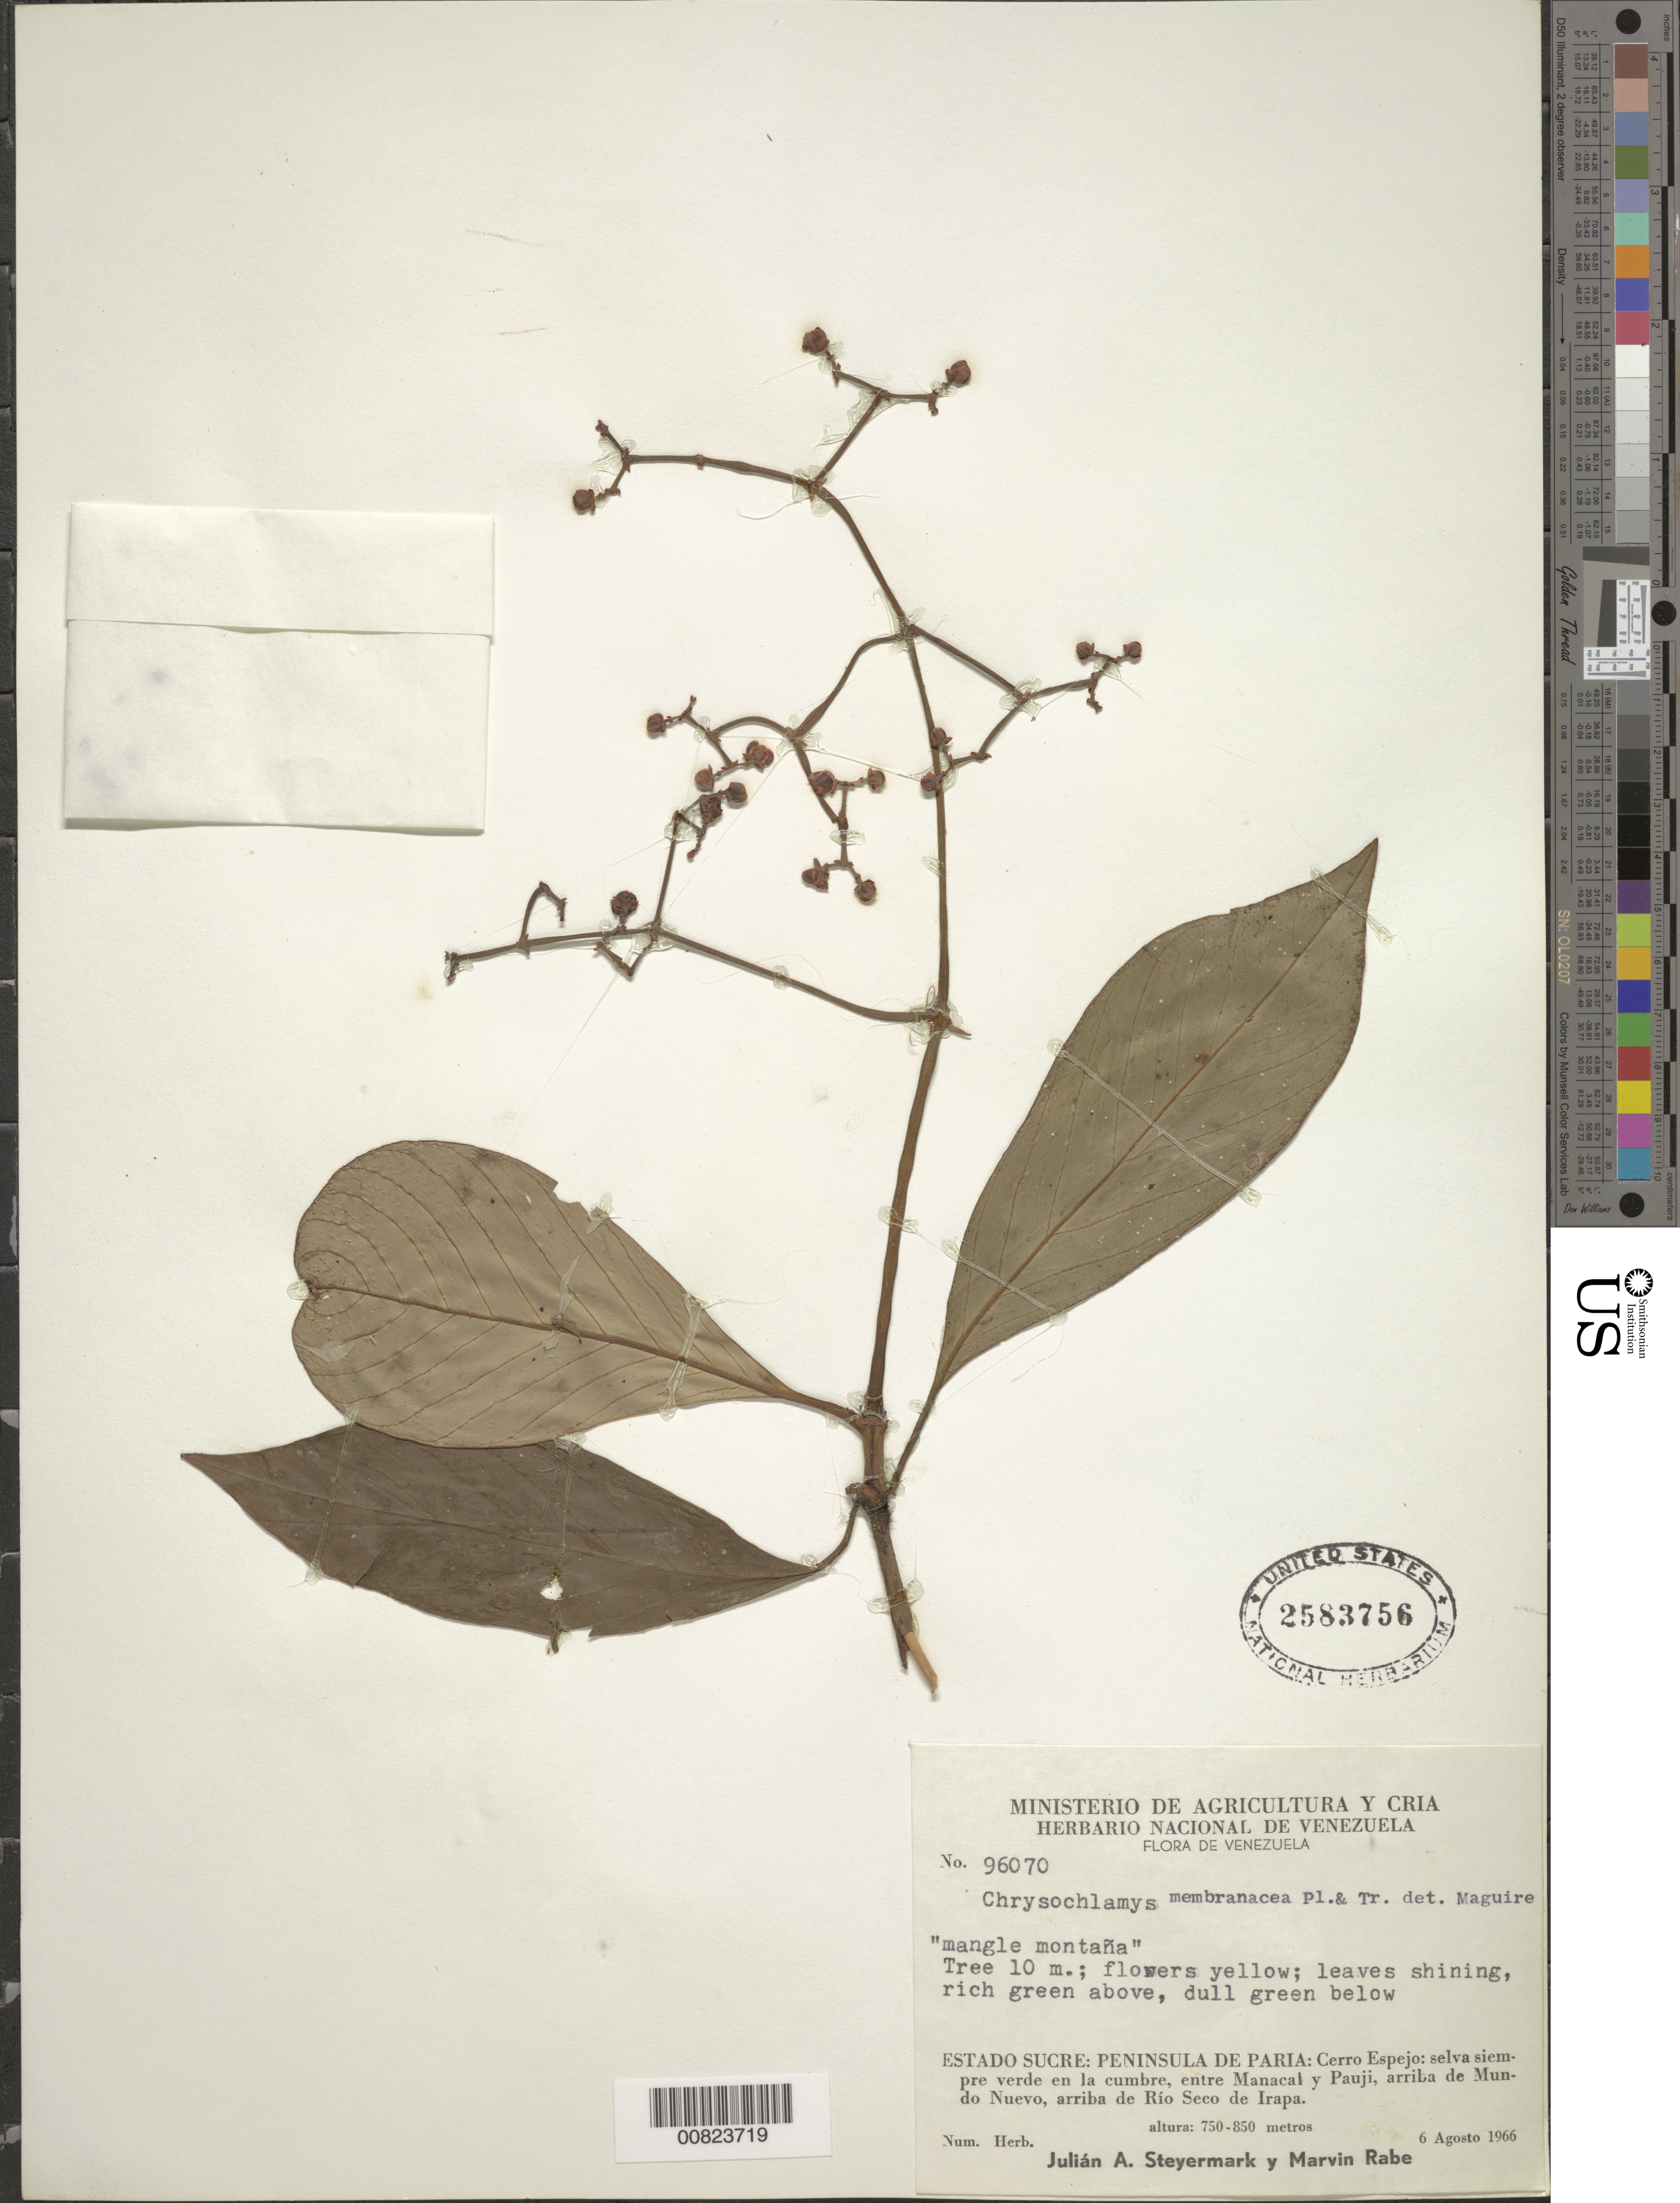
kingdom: Plantae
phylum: Tracheophyta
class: Magnoliopsida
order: Malpighiales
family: Clusiaceae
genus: Chrysochlamys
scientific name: Chrysochlamys membranacea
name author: Planch. & Triana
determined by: Maguire, Bassett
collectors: J. Steyermark & M. Rabe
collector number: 96070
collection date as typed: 6-Aug-66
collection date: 1966-08-06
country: Venezuela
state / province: Sucre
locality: Peninsula de Paria, Cerro Espejo, entre Manacal y Pauji, arriba de Mundo Nuevo, arriba de Río Seco de Irapa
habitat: Selva siempre verde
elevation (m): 750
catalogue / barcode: US 2583756